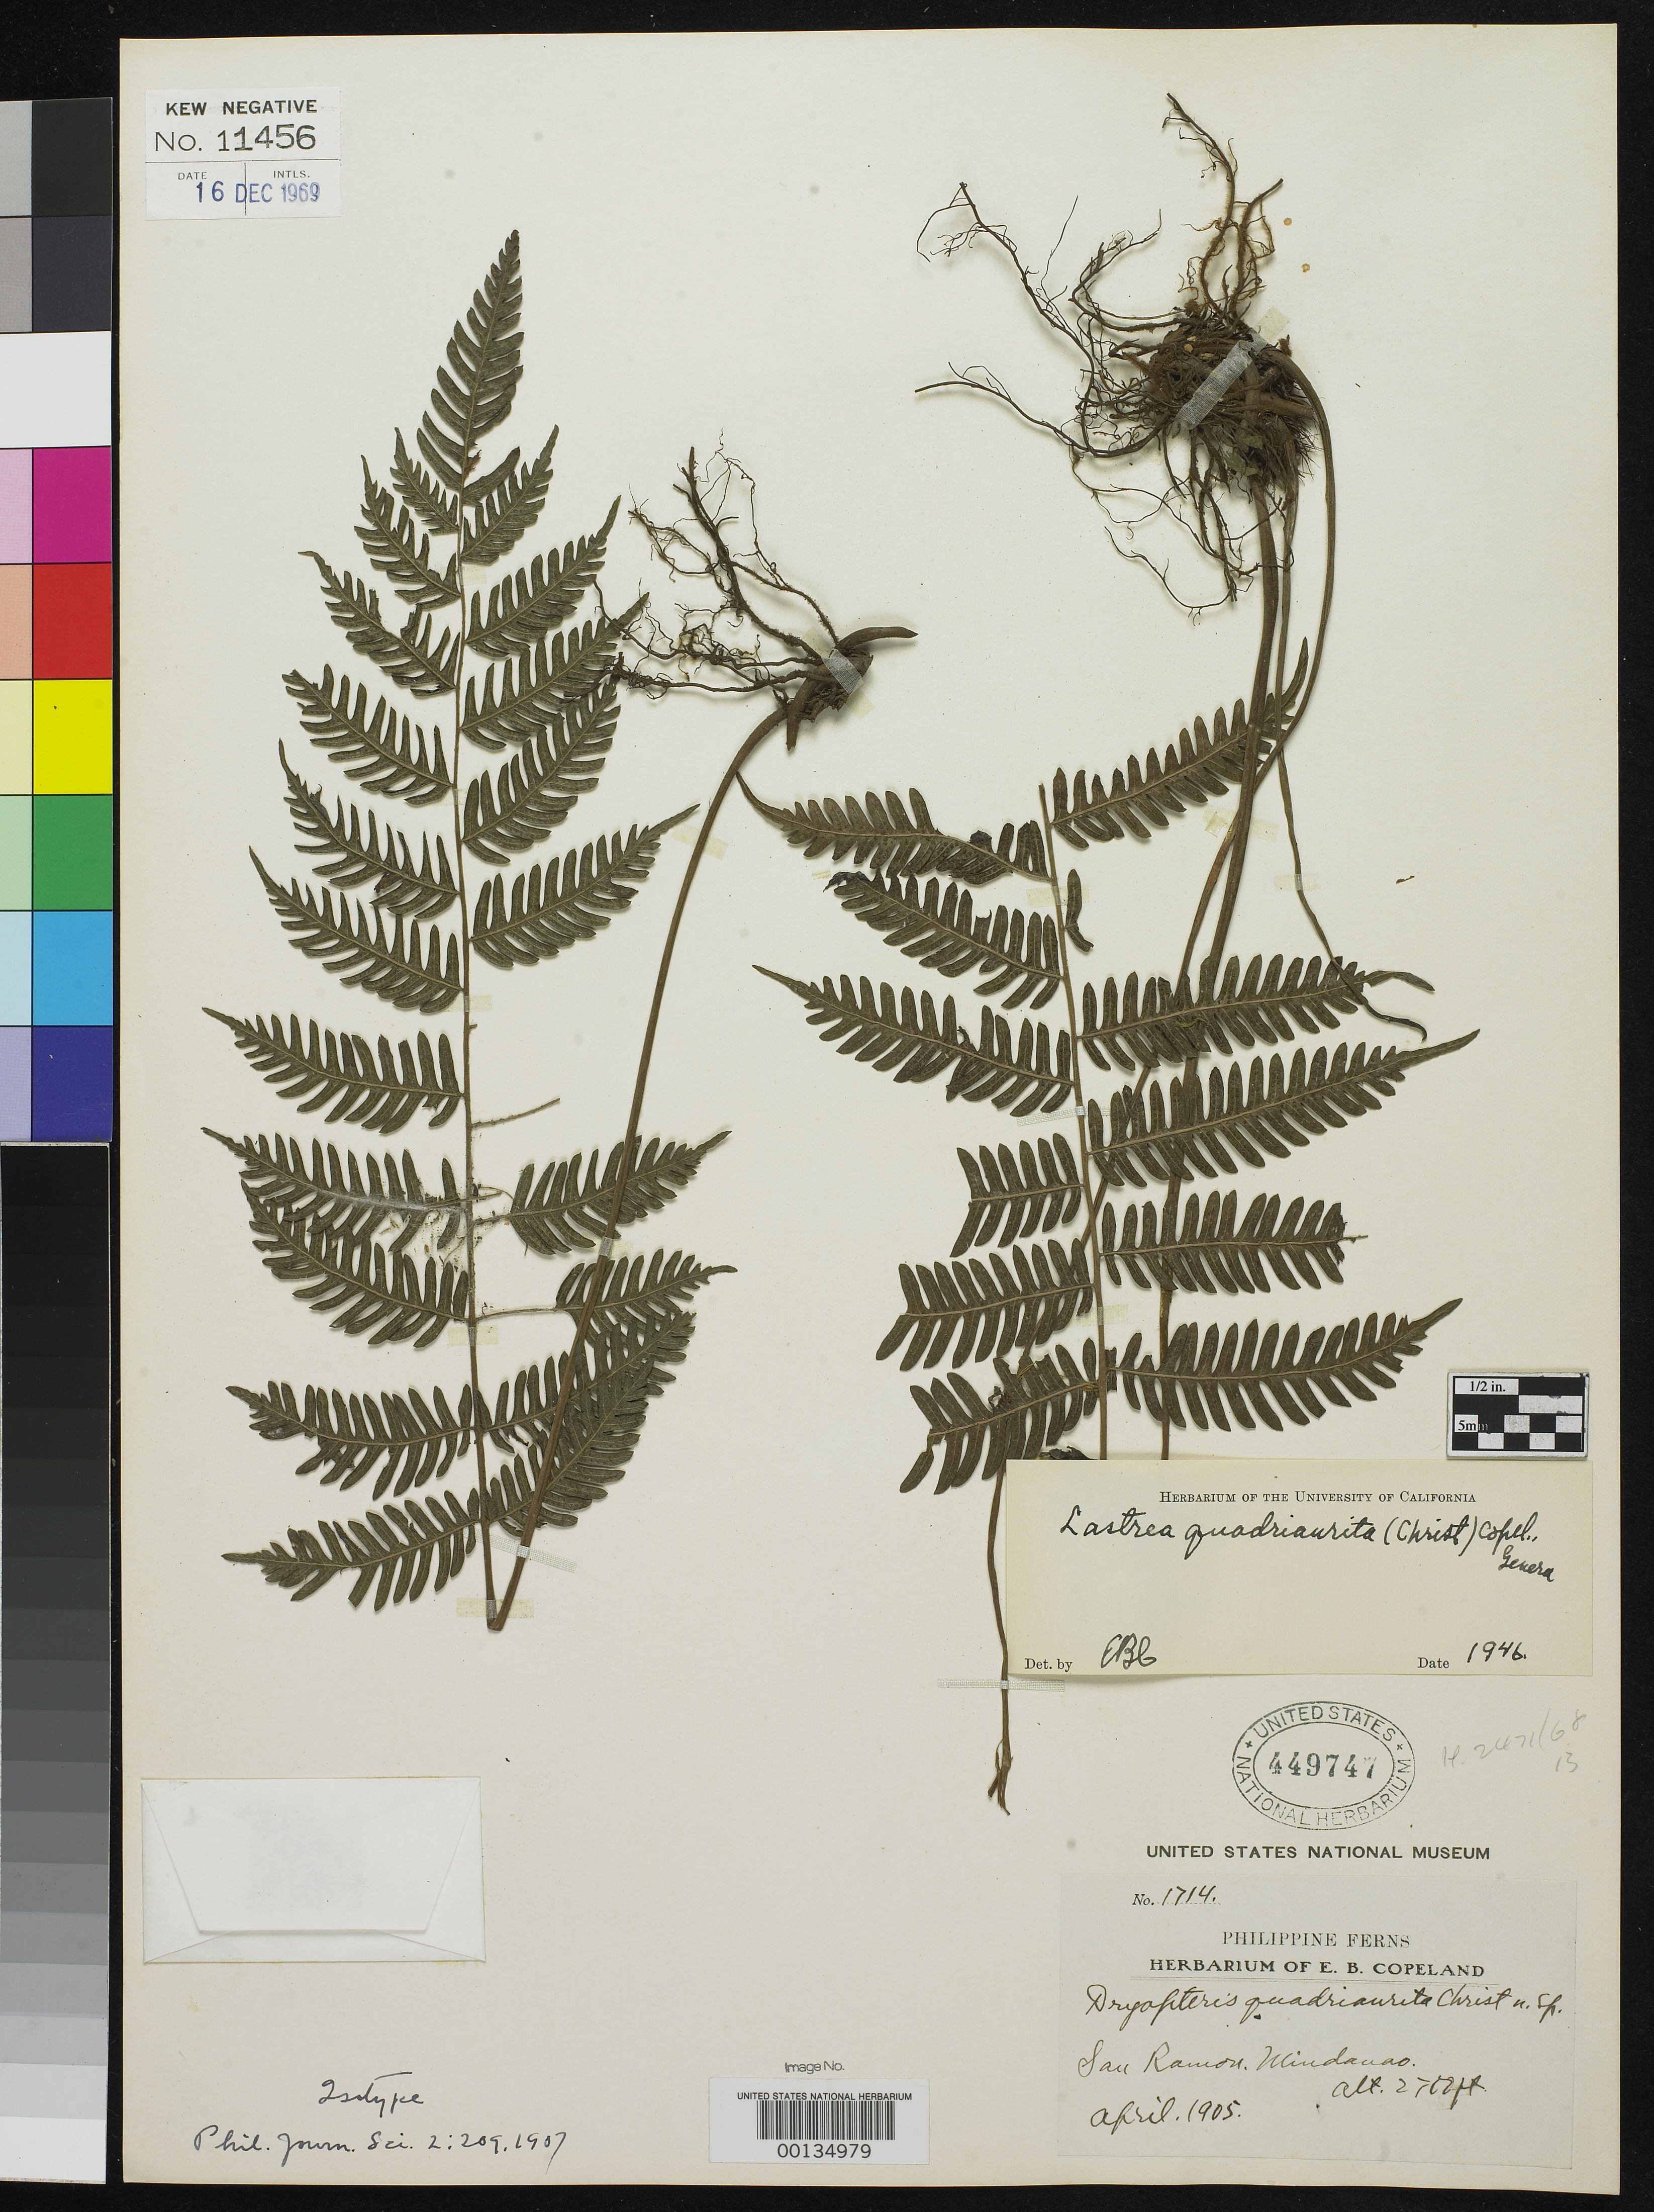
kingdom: Plantae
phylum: Tracheophyta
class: Polypodiopsida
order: Polypodiales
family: Dryopteridaceae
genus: Dryopteris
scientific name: Dryopteris quadriaurita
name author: Christ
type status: Isosyntype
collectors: E. B. Copeland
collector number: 1714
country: Philippines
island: Mindanao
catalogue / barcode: US 449747